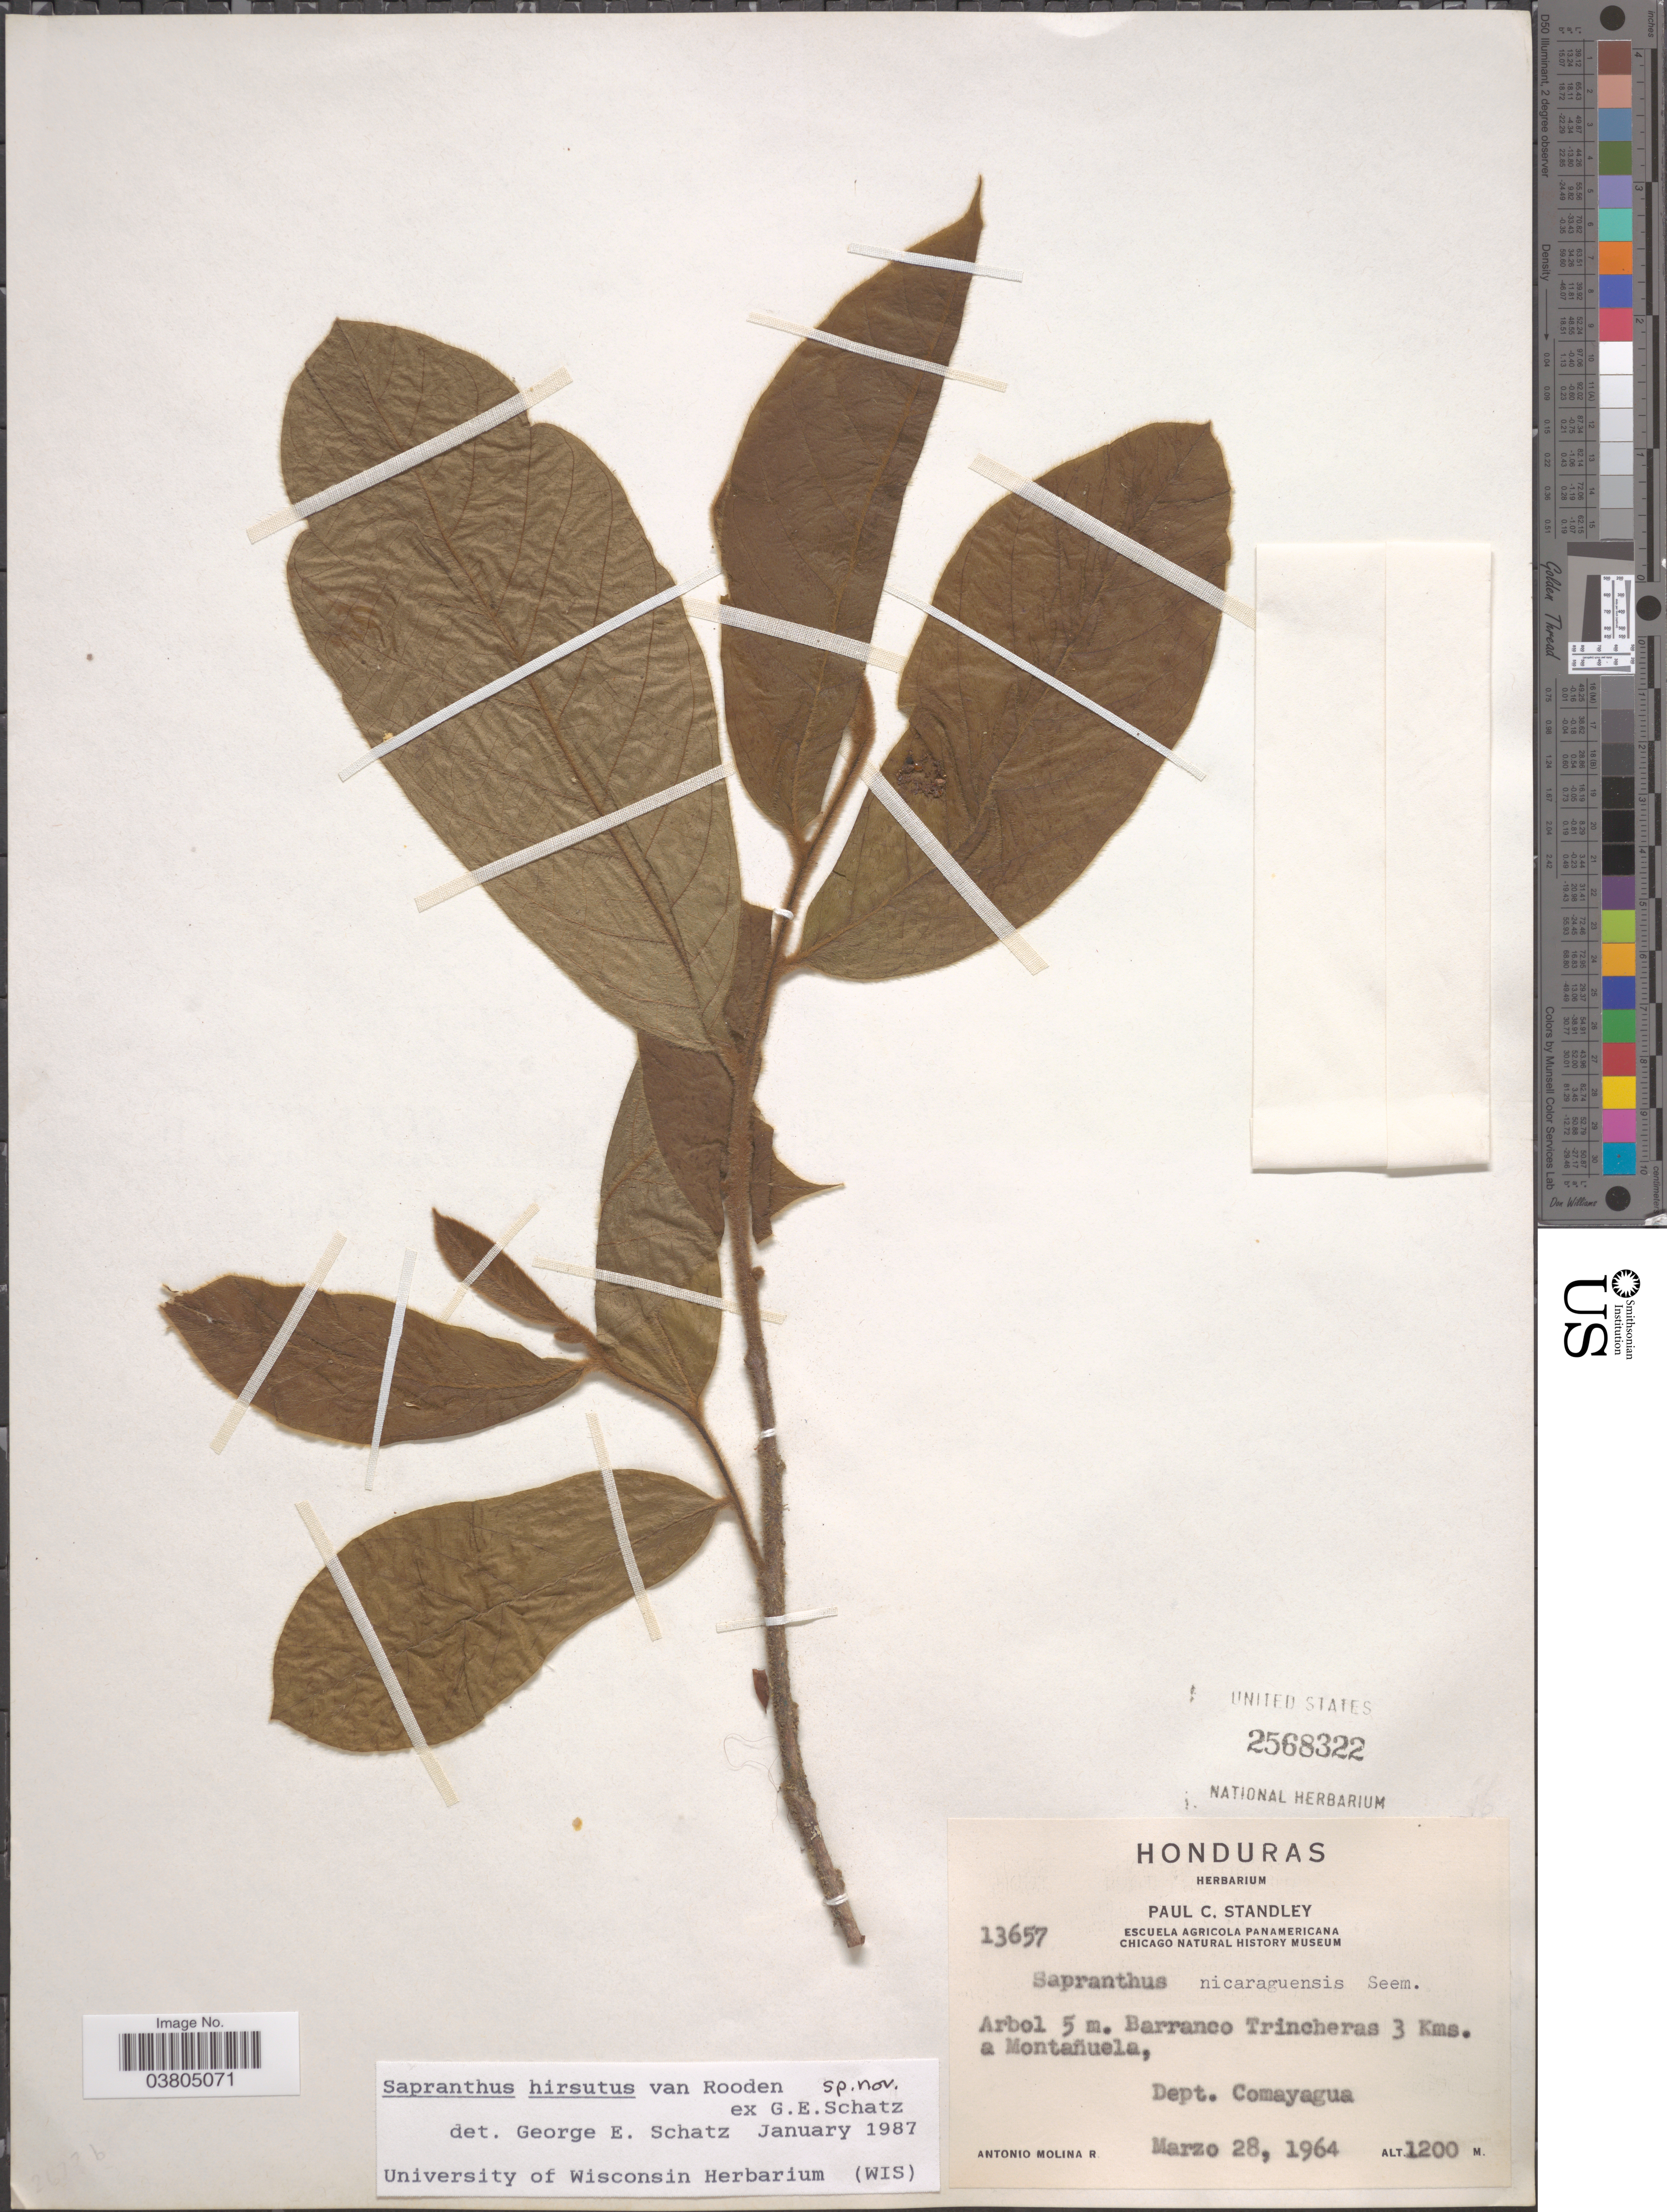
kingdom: Plantae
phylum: Tracheophyta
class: Magnoliopsida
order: Magnoliales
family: Annonaceae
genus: Sapranthus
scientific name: Sapranthus hirsutus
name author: Van Rooden ex G.E. Schatz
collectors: A. Molina R.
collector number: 13657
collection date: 1964-03-28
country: Honduras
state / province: Comayagua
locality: Barranco Trincheras 3 Kms. a Montañuela, Dept. Comayagua.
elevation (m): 1200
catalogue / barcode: US 2568322